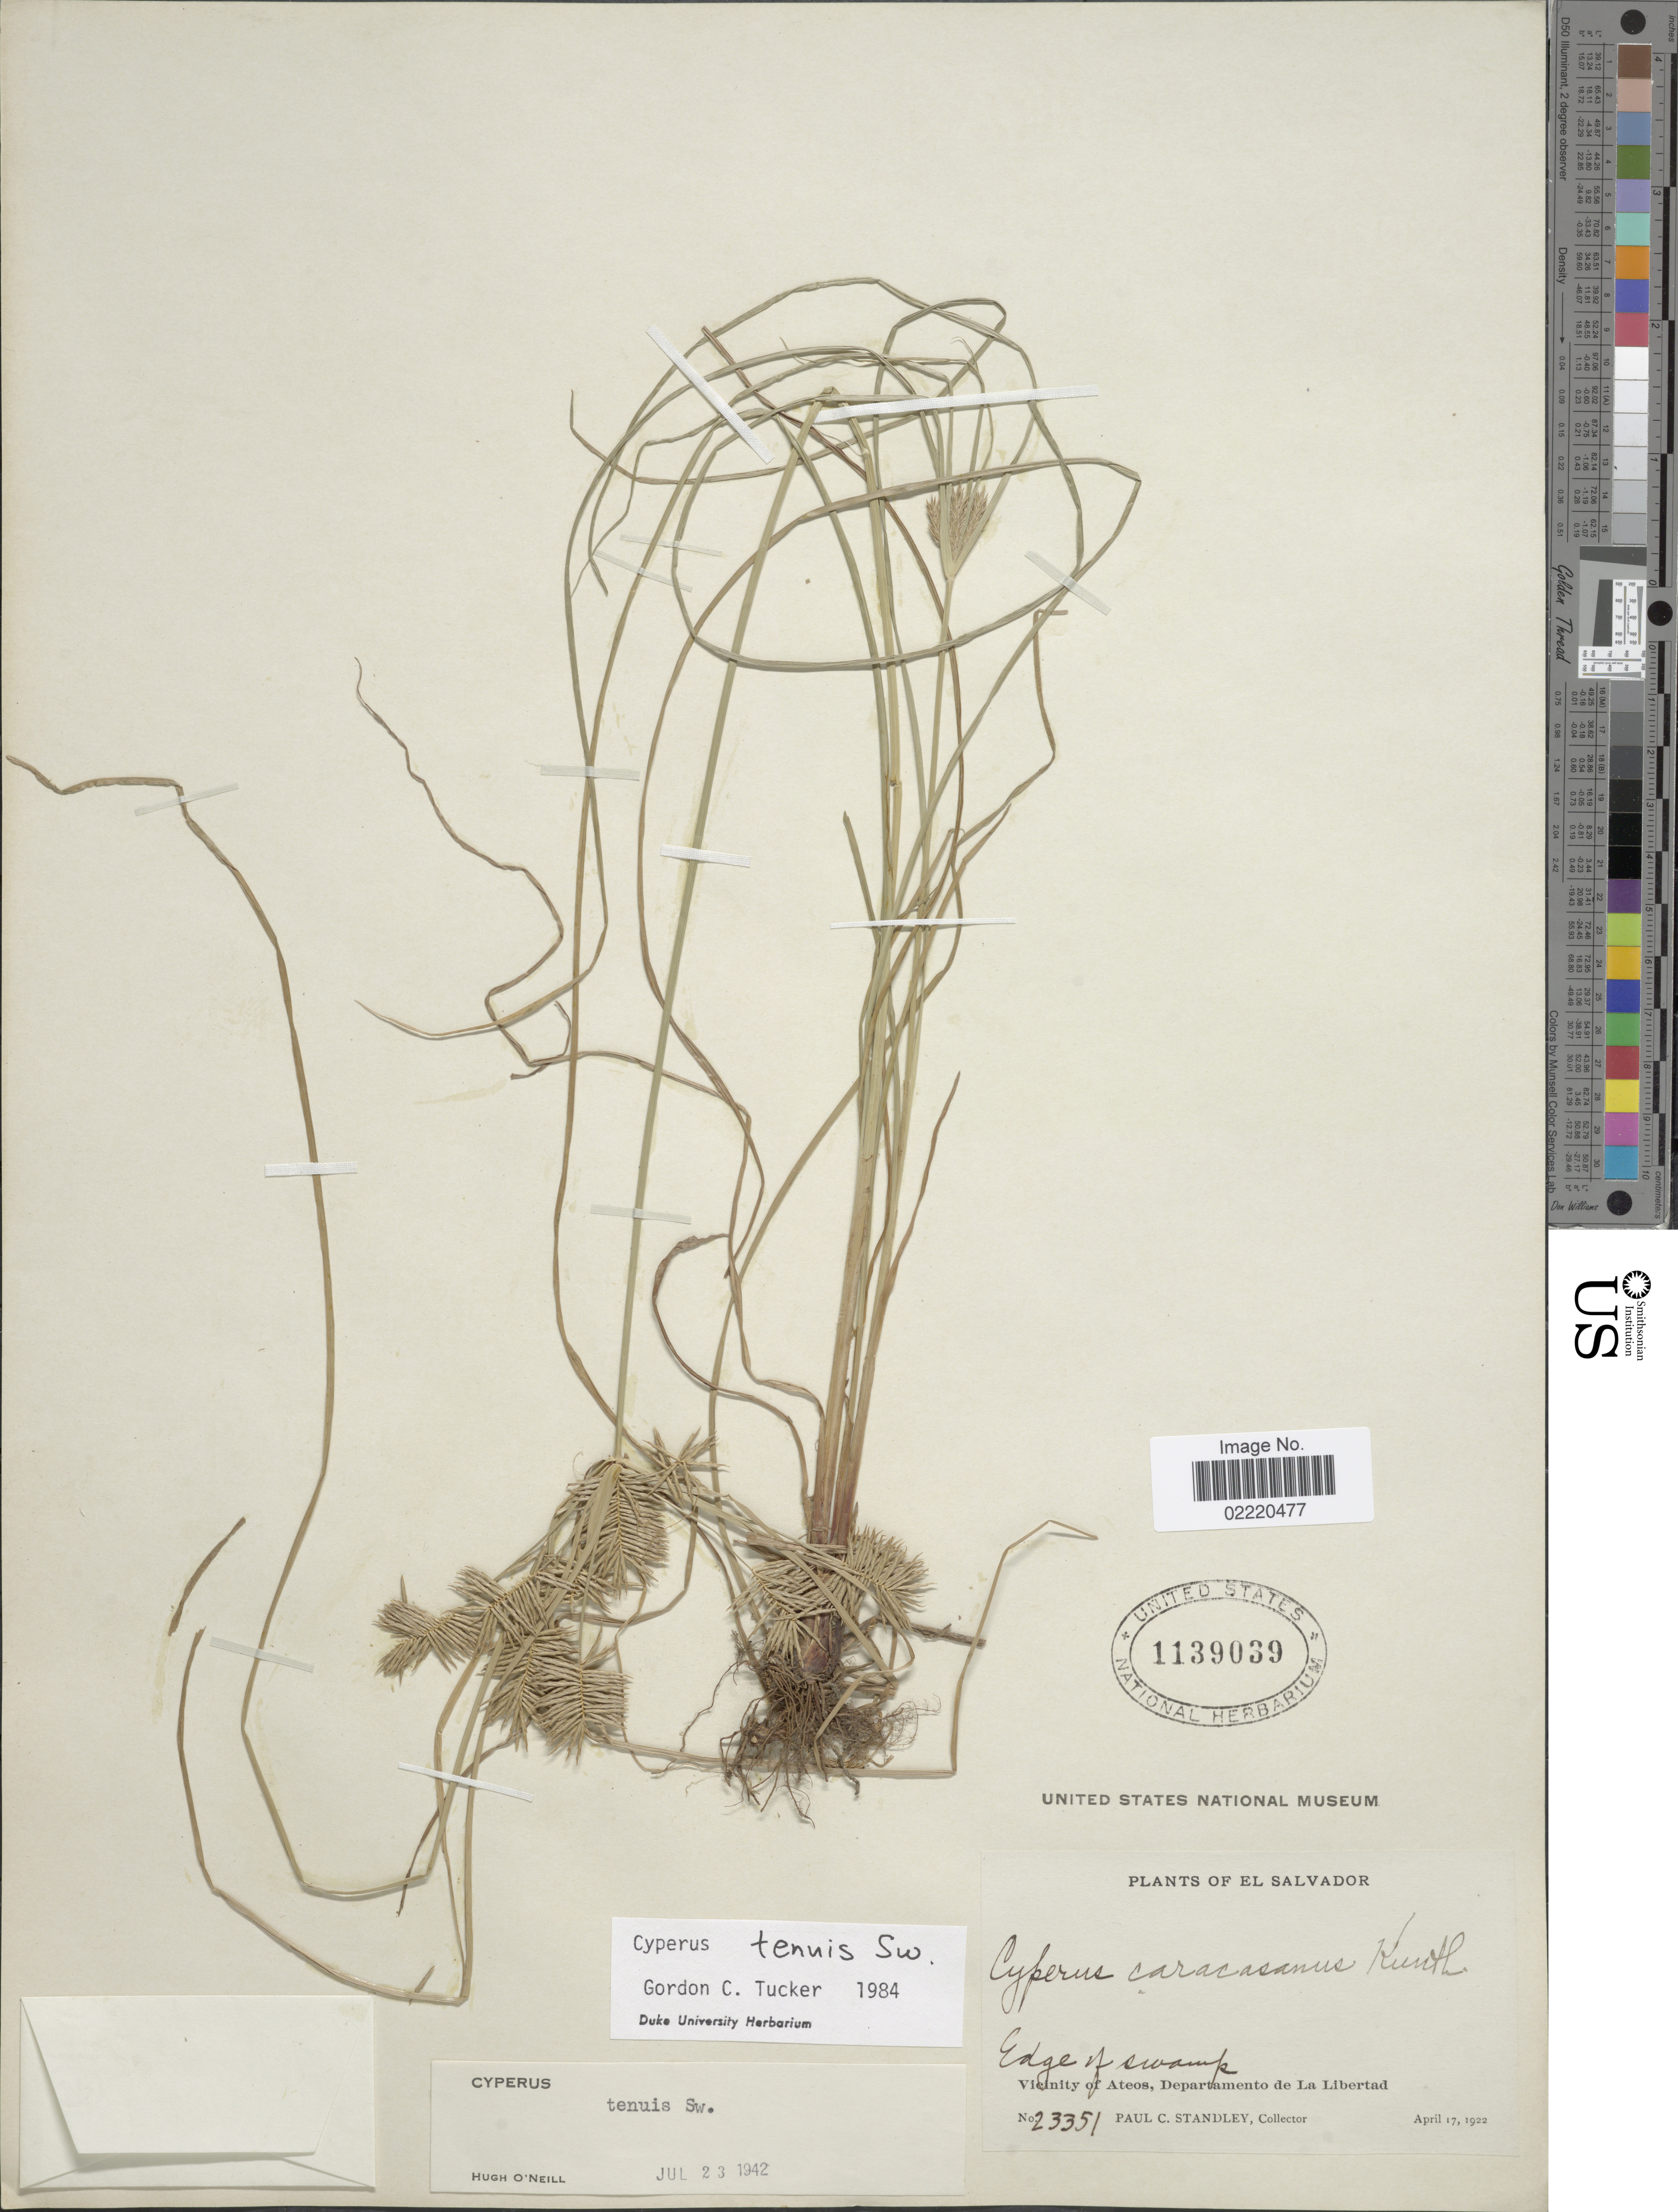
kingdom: Plantae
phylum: Tracheophyta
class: Liliopsida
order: Poales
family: Cyperaceae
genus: Cyperus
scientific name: Cyperus tenuis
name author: Sw.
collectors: P. C. Standley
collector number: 23351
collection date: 1922-04-17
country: El Salvador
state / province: La Libertad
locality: Edge of swamp, Vicinity of Ateos.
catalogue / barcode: US 1139039